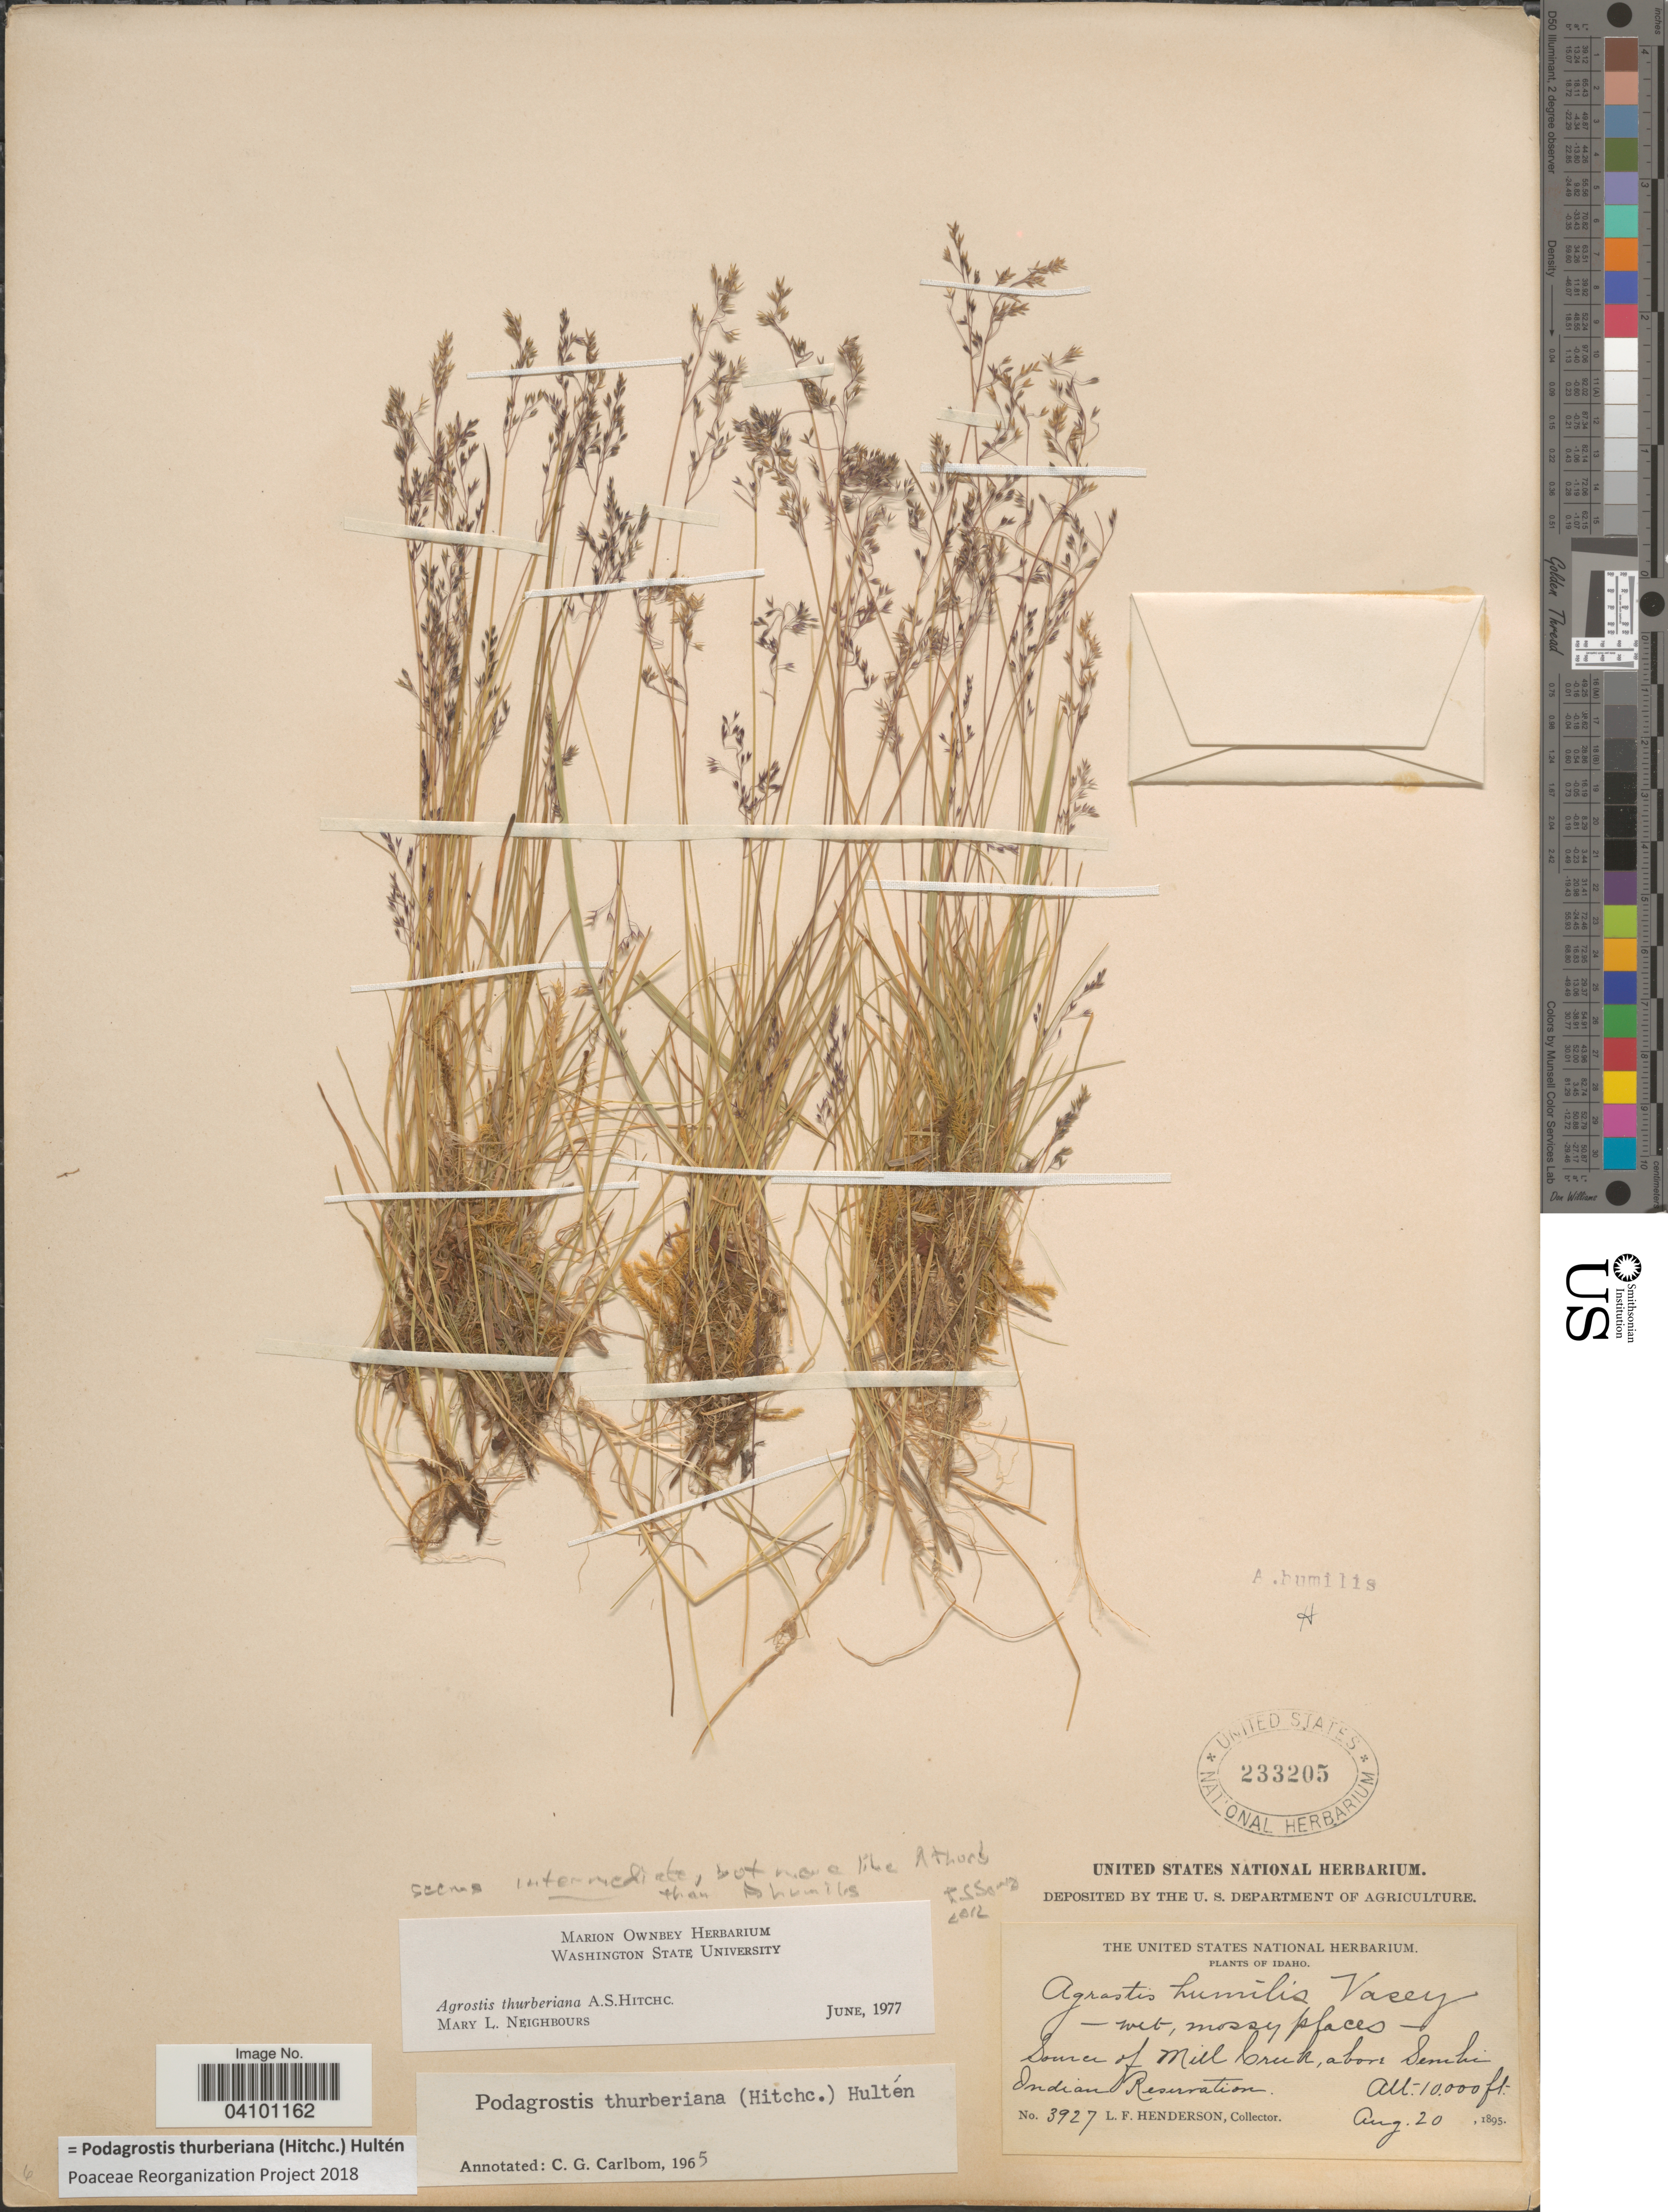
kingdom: Plantae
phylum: Tracheophyta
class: Liliopsida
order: Poales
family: Poaceae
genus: Podagrostis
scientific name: Podagrostis thurberiana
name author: Hitchc.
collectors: L. Henderson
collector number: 3927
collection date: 1895-08-20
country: United States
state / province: Idaho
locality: Source of Mill Creek, above Lemhi Indian Reservation.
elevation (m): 3048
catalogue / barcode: US 233205